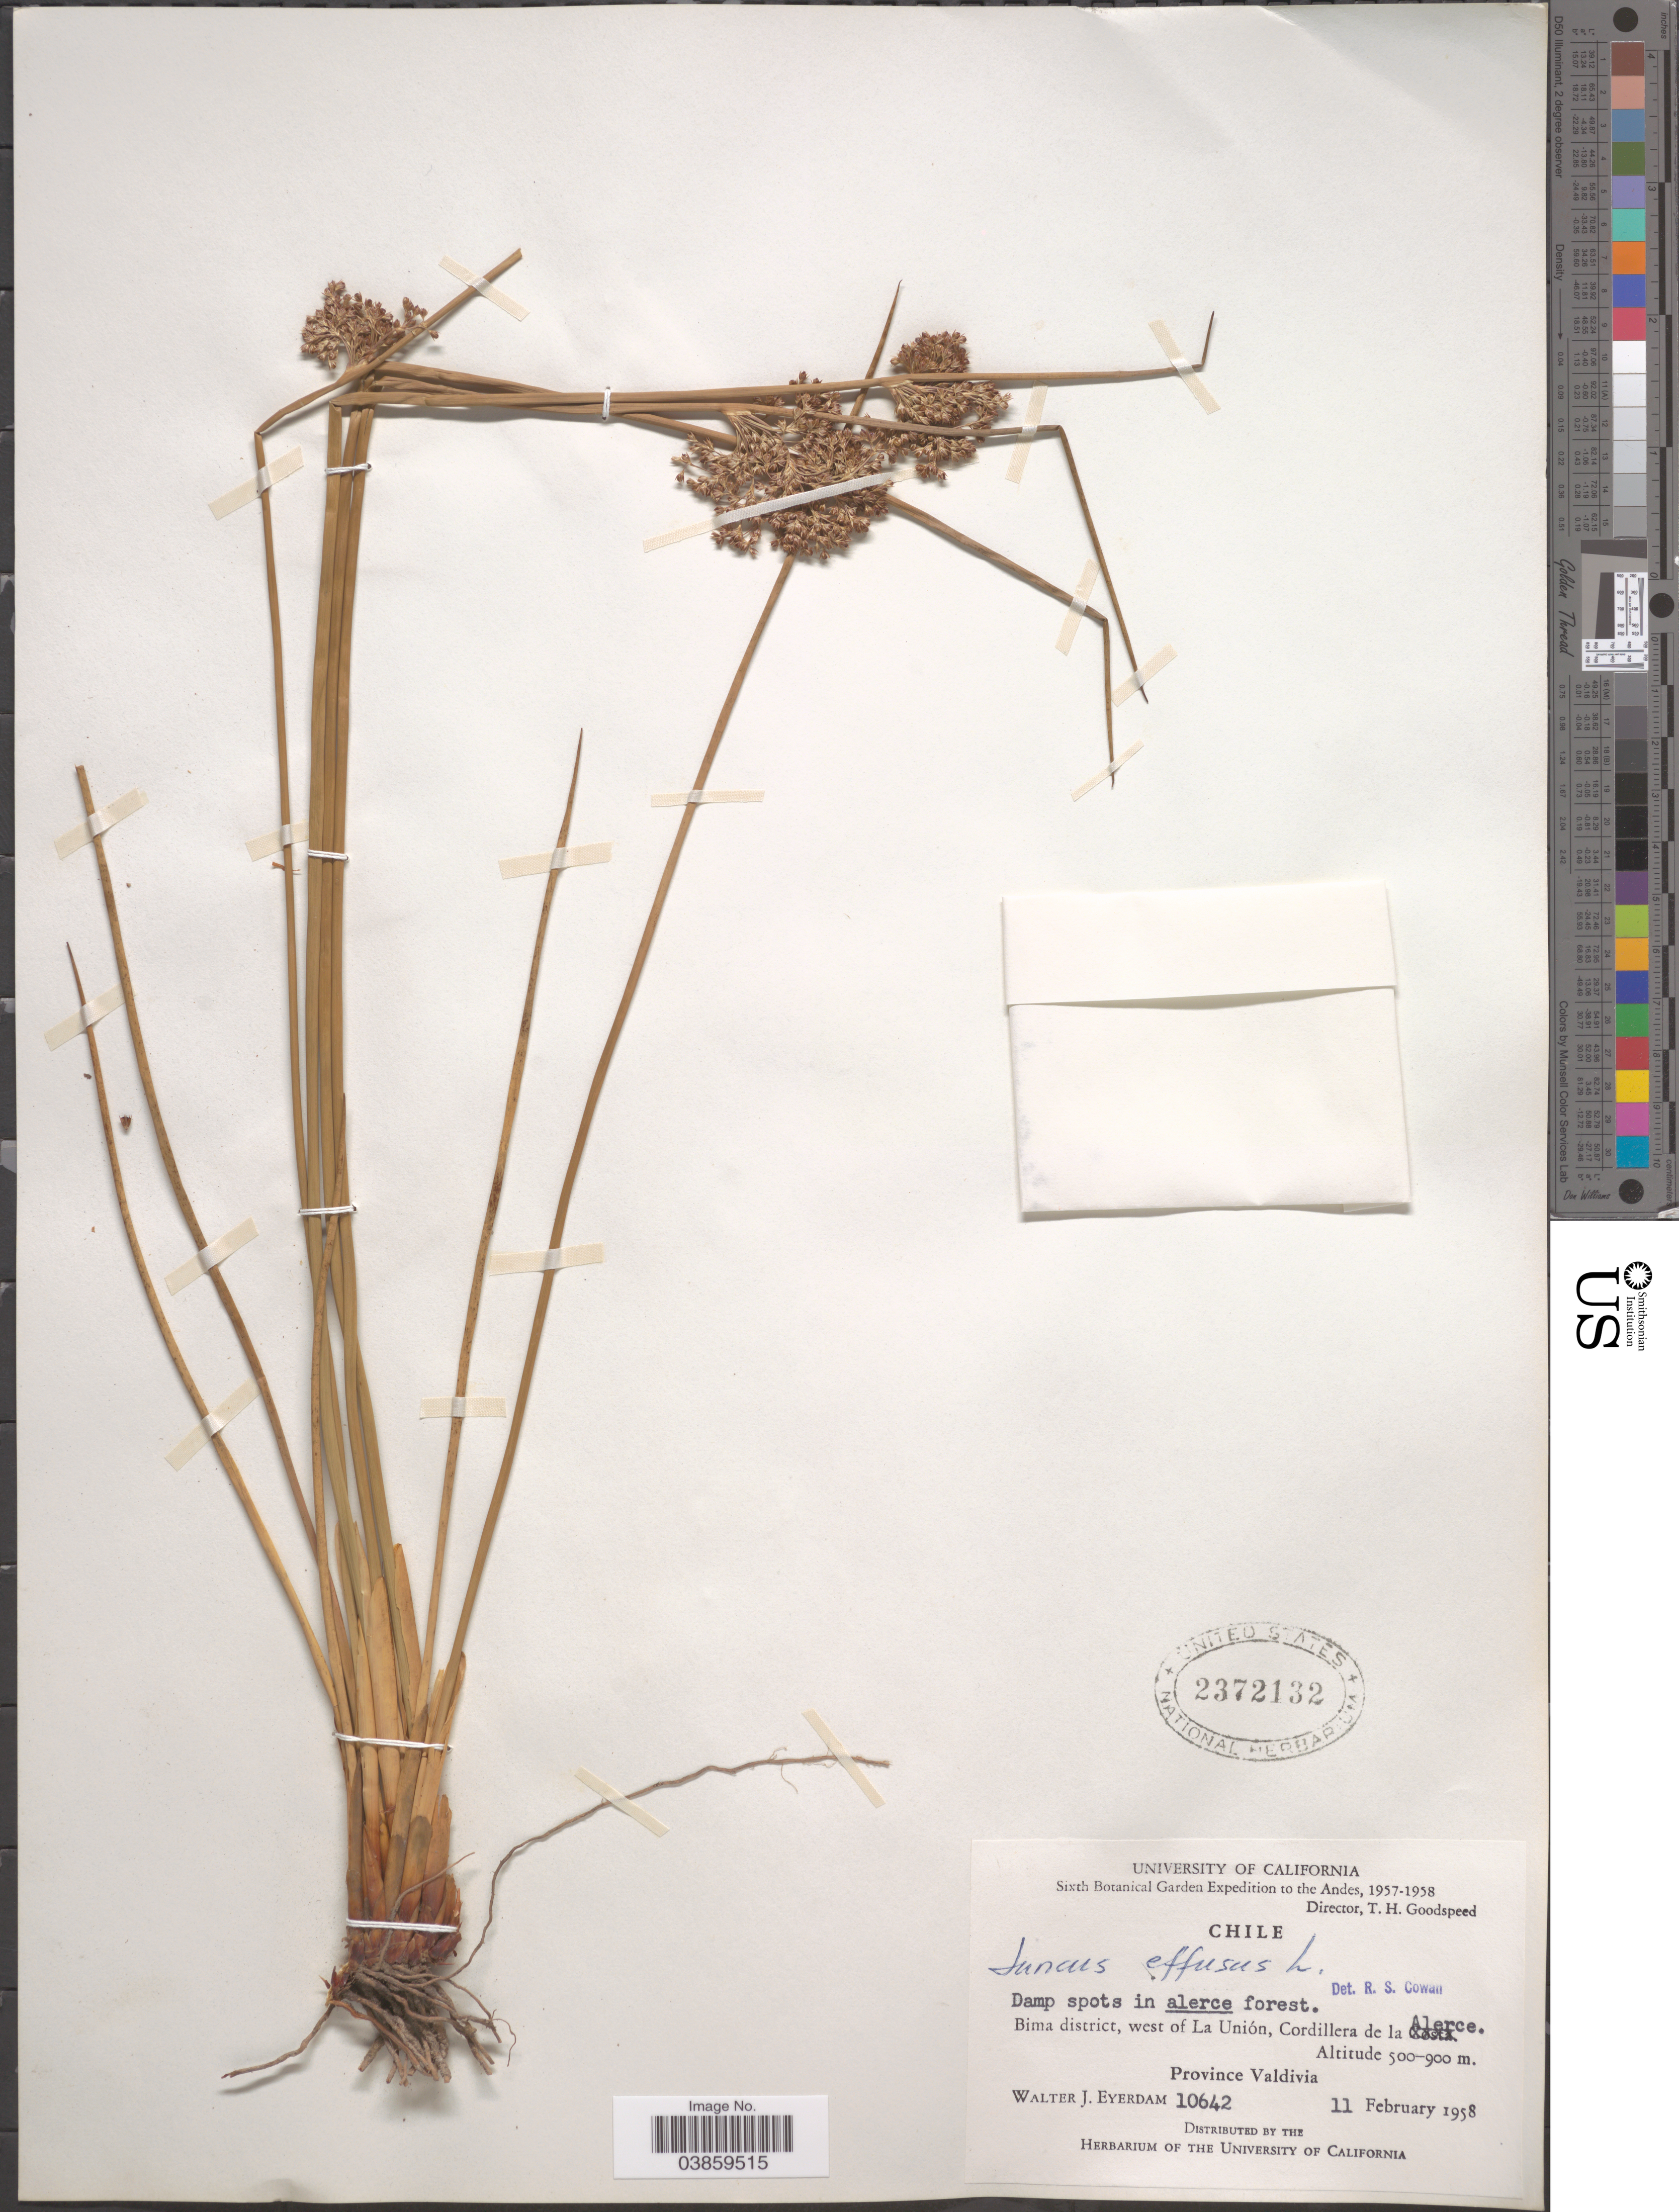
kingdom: Plantae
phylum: Tracheophyta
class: Liliopsida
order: Poales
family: Juncaceae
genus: Juncus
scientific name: Juncus effusus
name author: L.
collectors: W. J. Eyerdam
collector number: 10642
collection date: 1958-02-11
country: Chile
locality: The Andes. Bima district, west of La Unión, Cordillera de la Alerce. Province Valdivia.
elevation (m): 500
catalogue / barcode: US 2372132